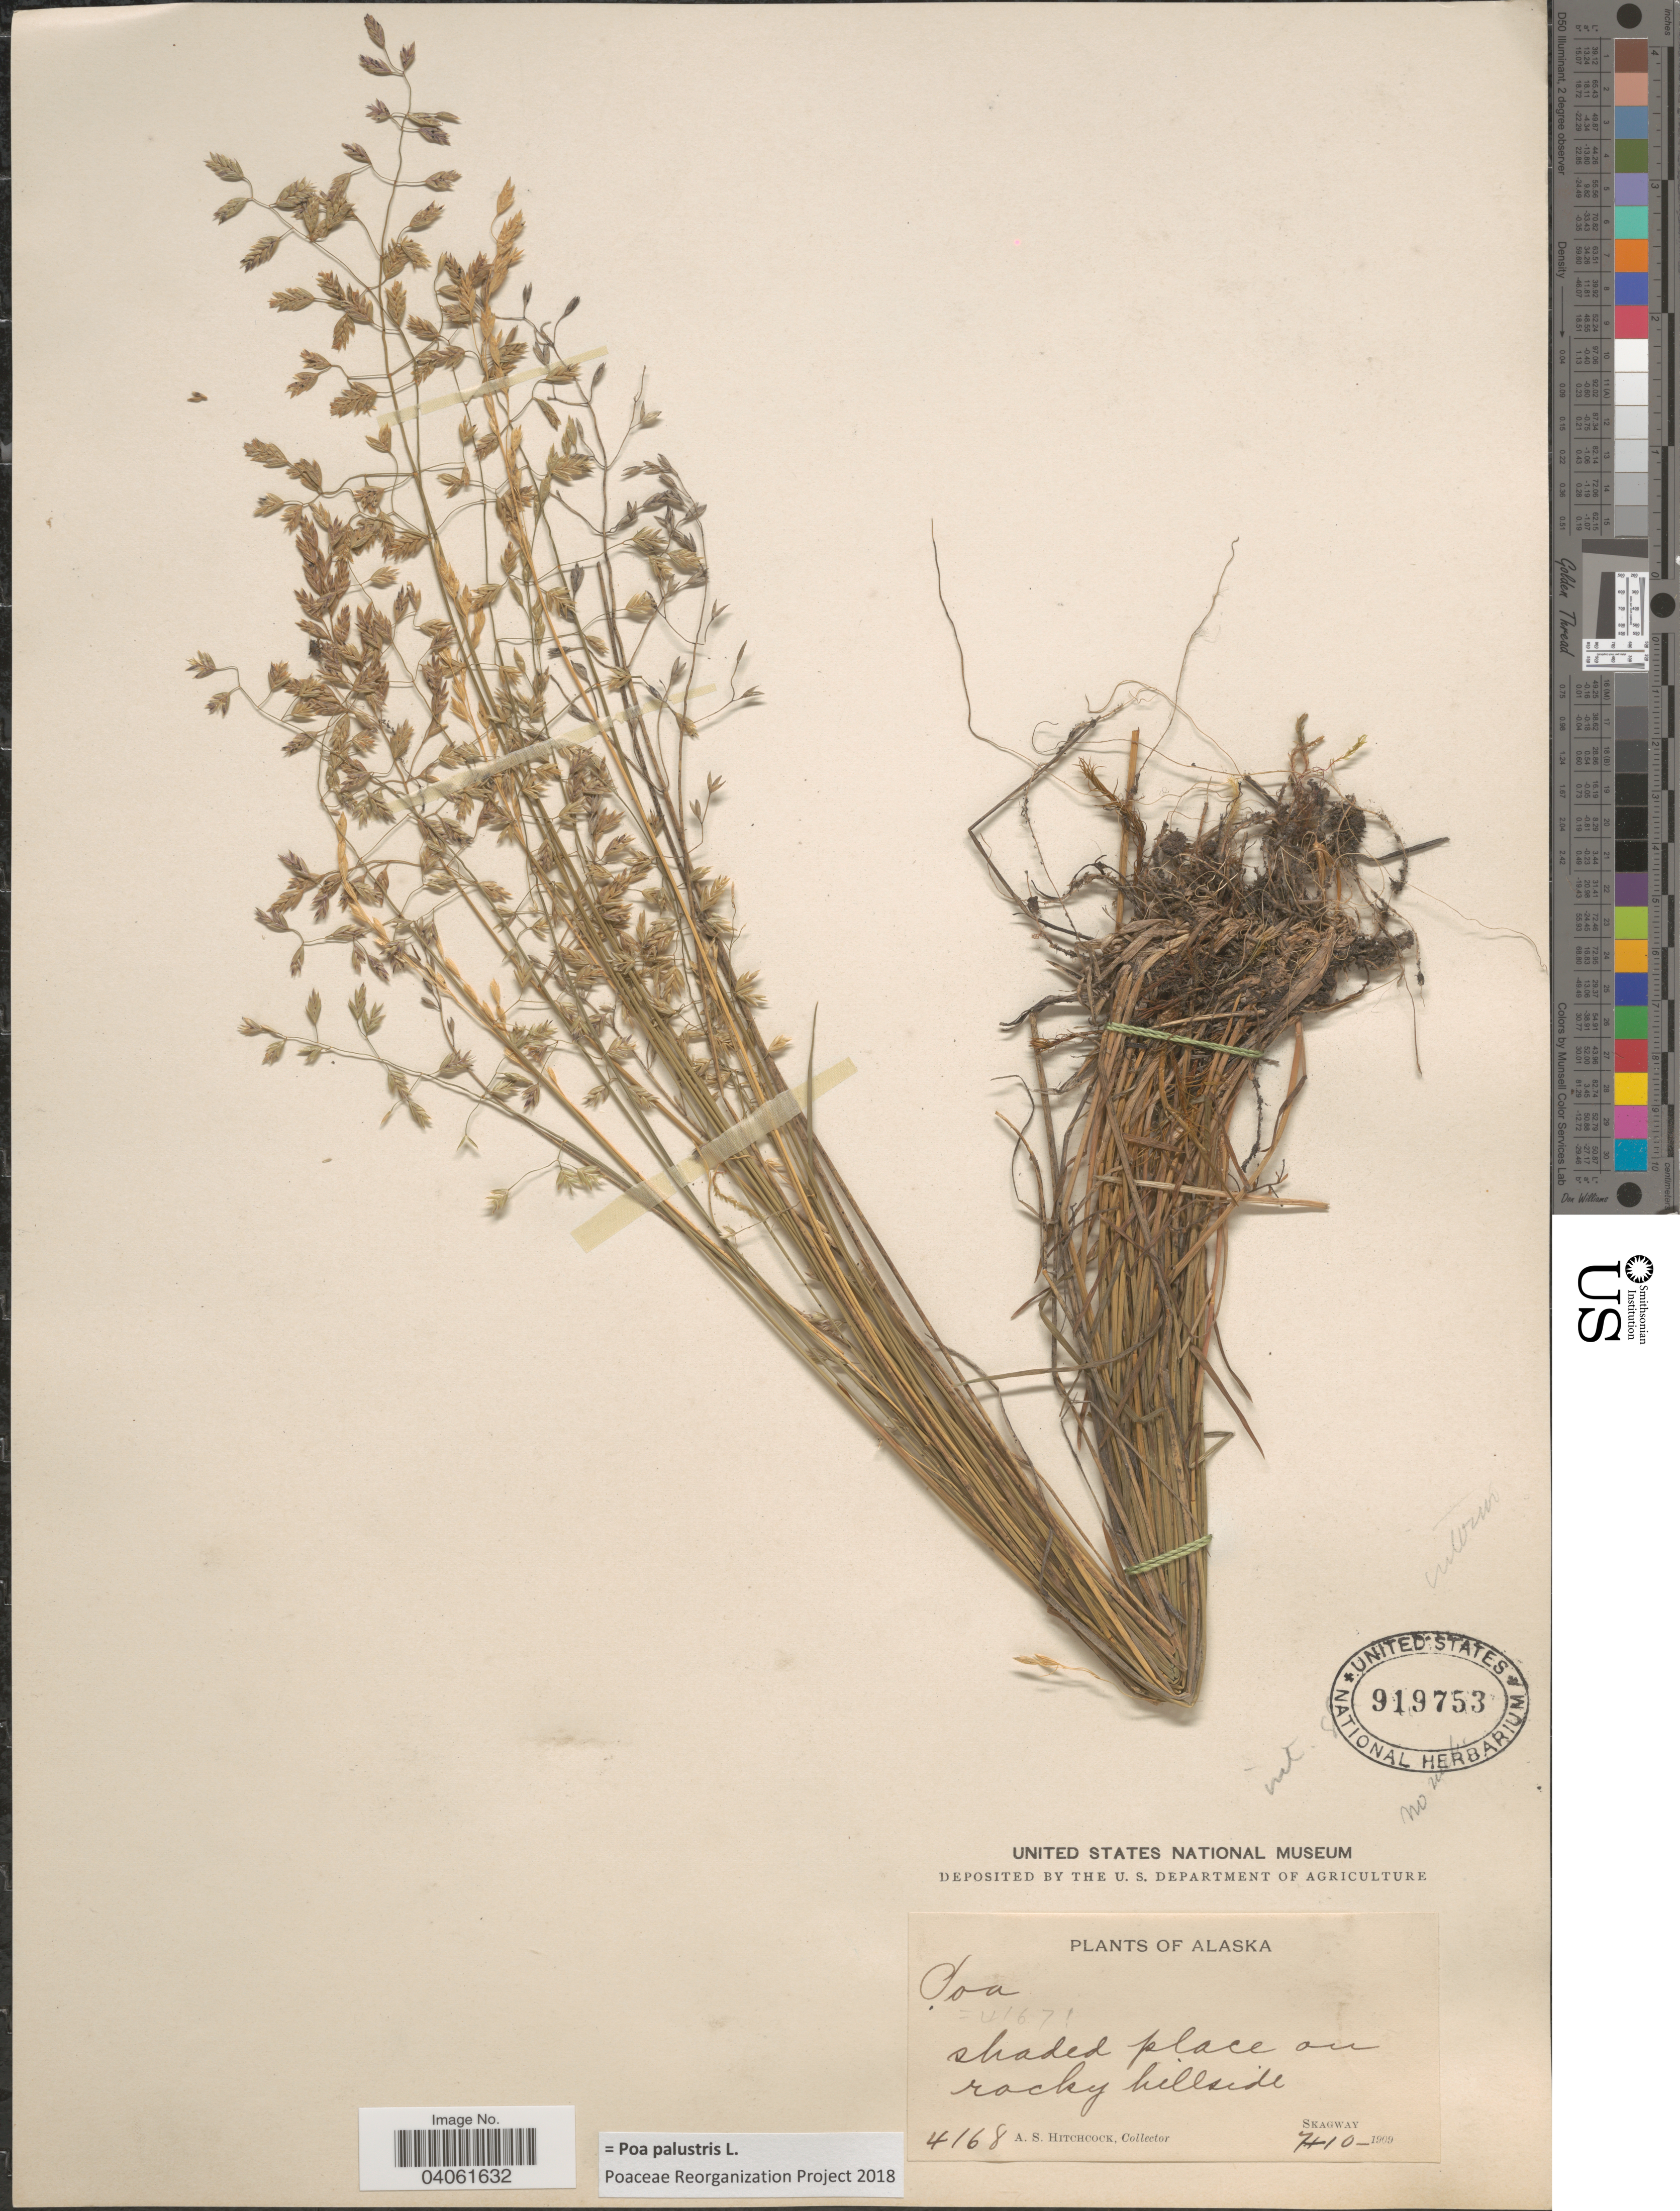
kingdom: Plantae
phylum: Tracheophyta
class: Liliopsida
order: Poales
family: Poaceae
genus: Poa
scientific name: Poa palustris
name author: L.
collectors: A. S. Hitchcock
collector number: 4168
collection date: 1909-07-10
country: United States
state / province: Alaska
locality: On rocky hillside, Skagway.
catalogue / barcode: US 919753